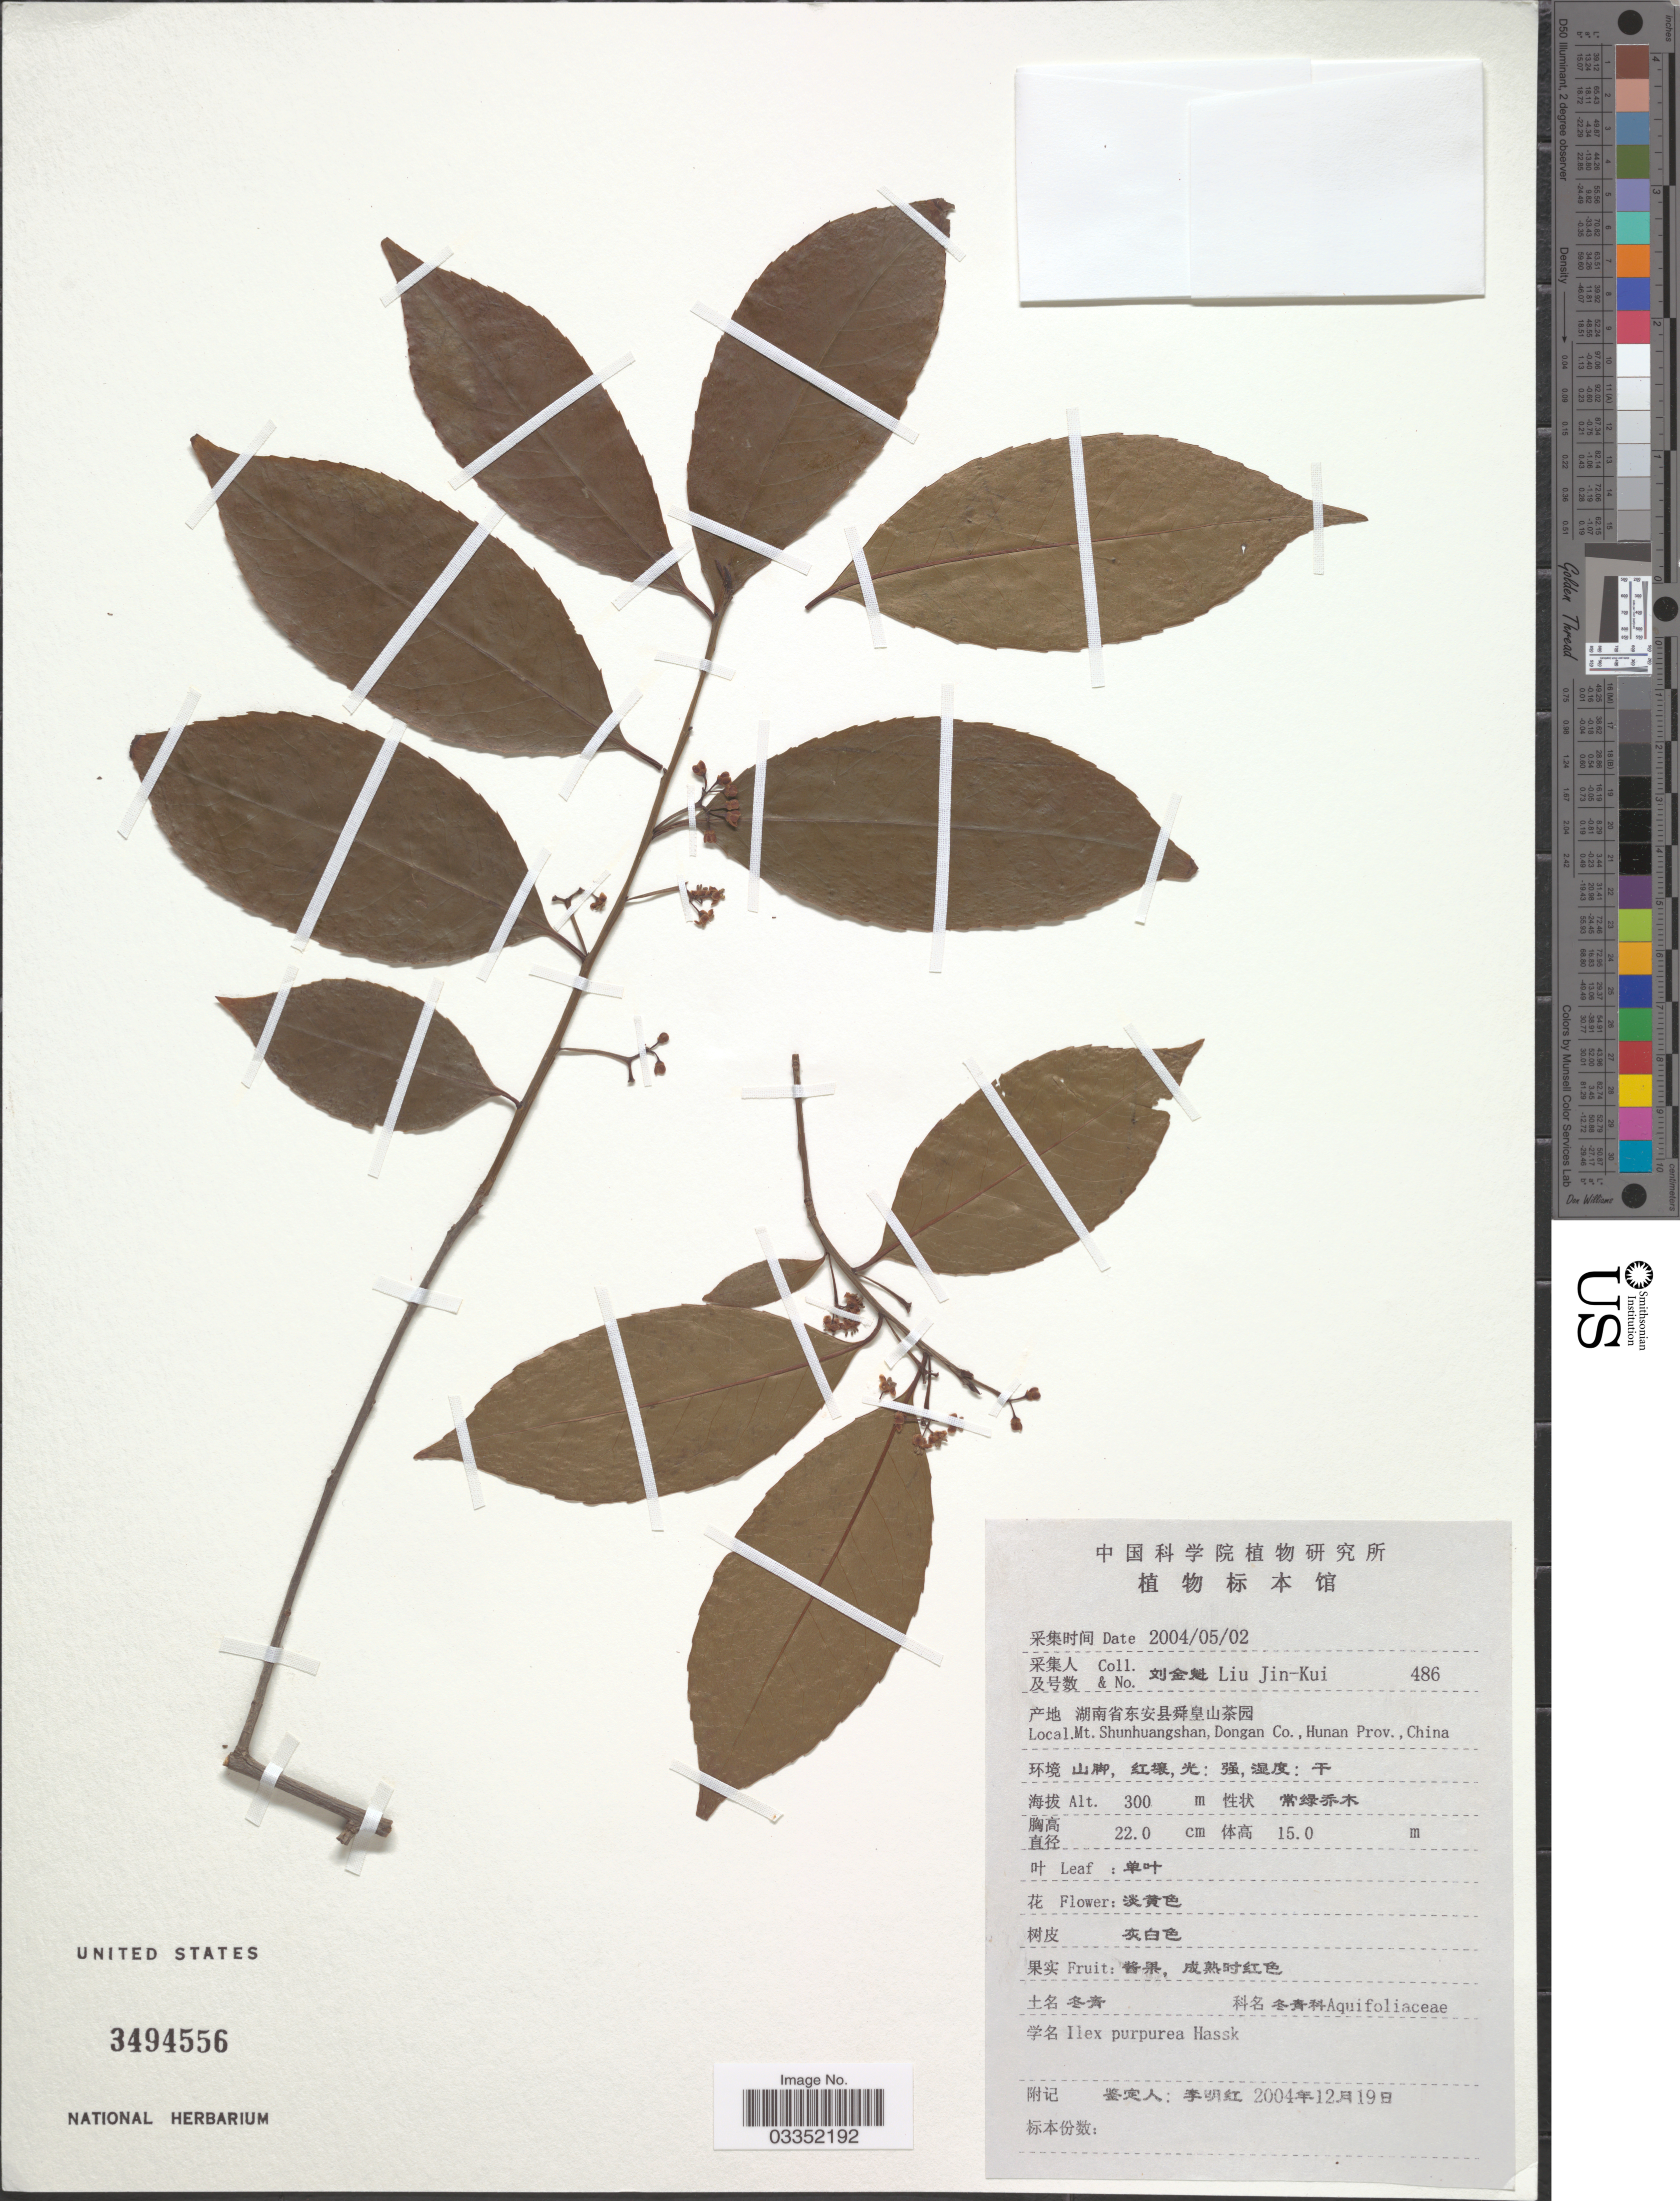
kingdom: Plantae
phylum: Tracheophyta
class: Magnoliopsida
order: Aquifoliales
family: Aquifoliaceae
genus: Ilex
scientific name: Ilex purpurea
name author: Hassk.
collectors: Liu Jin-Kui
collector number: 486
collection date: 2004-05-02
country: China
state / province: Hunan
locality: Mt. Shunhuangshan, Dongan Co.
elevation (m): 300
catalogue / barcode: US 3494556